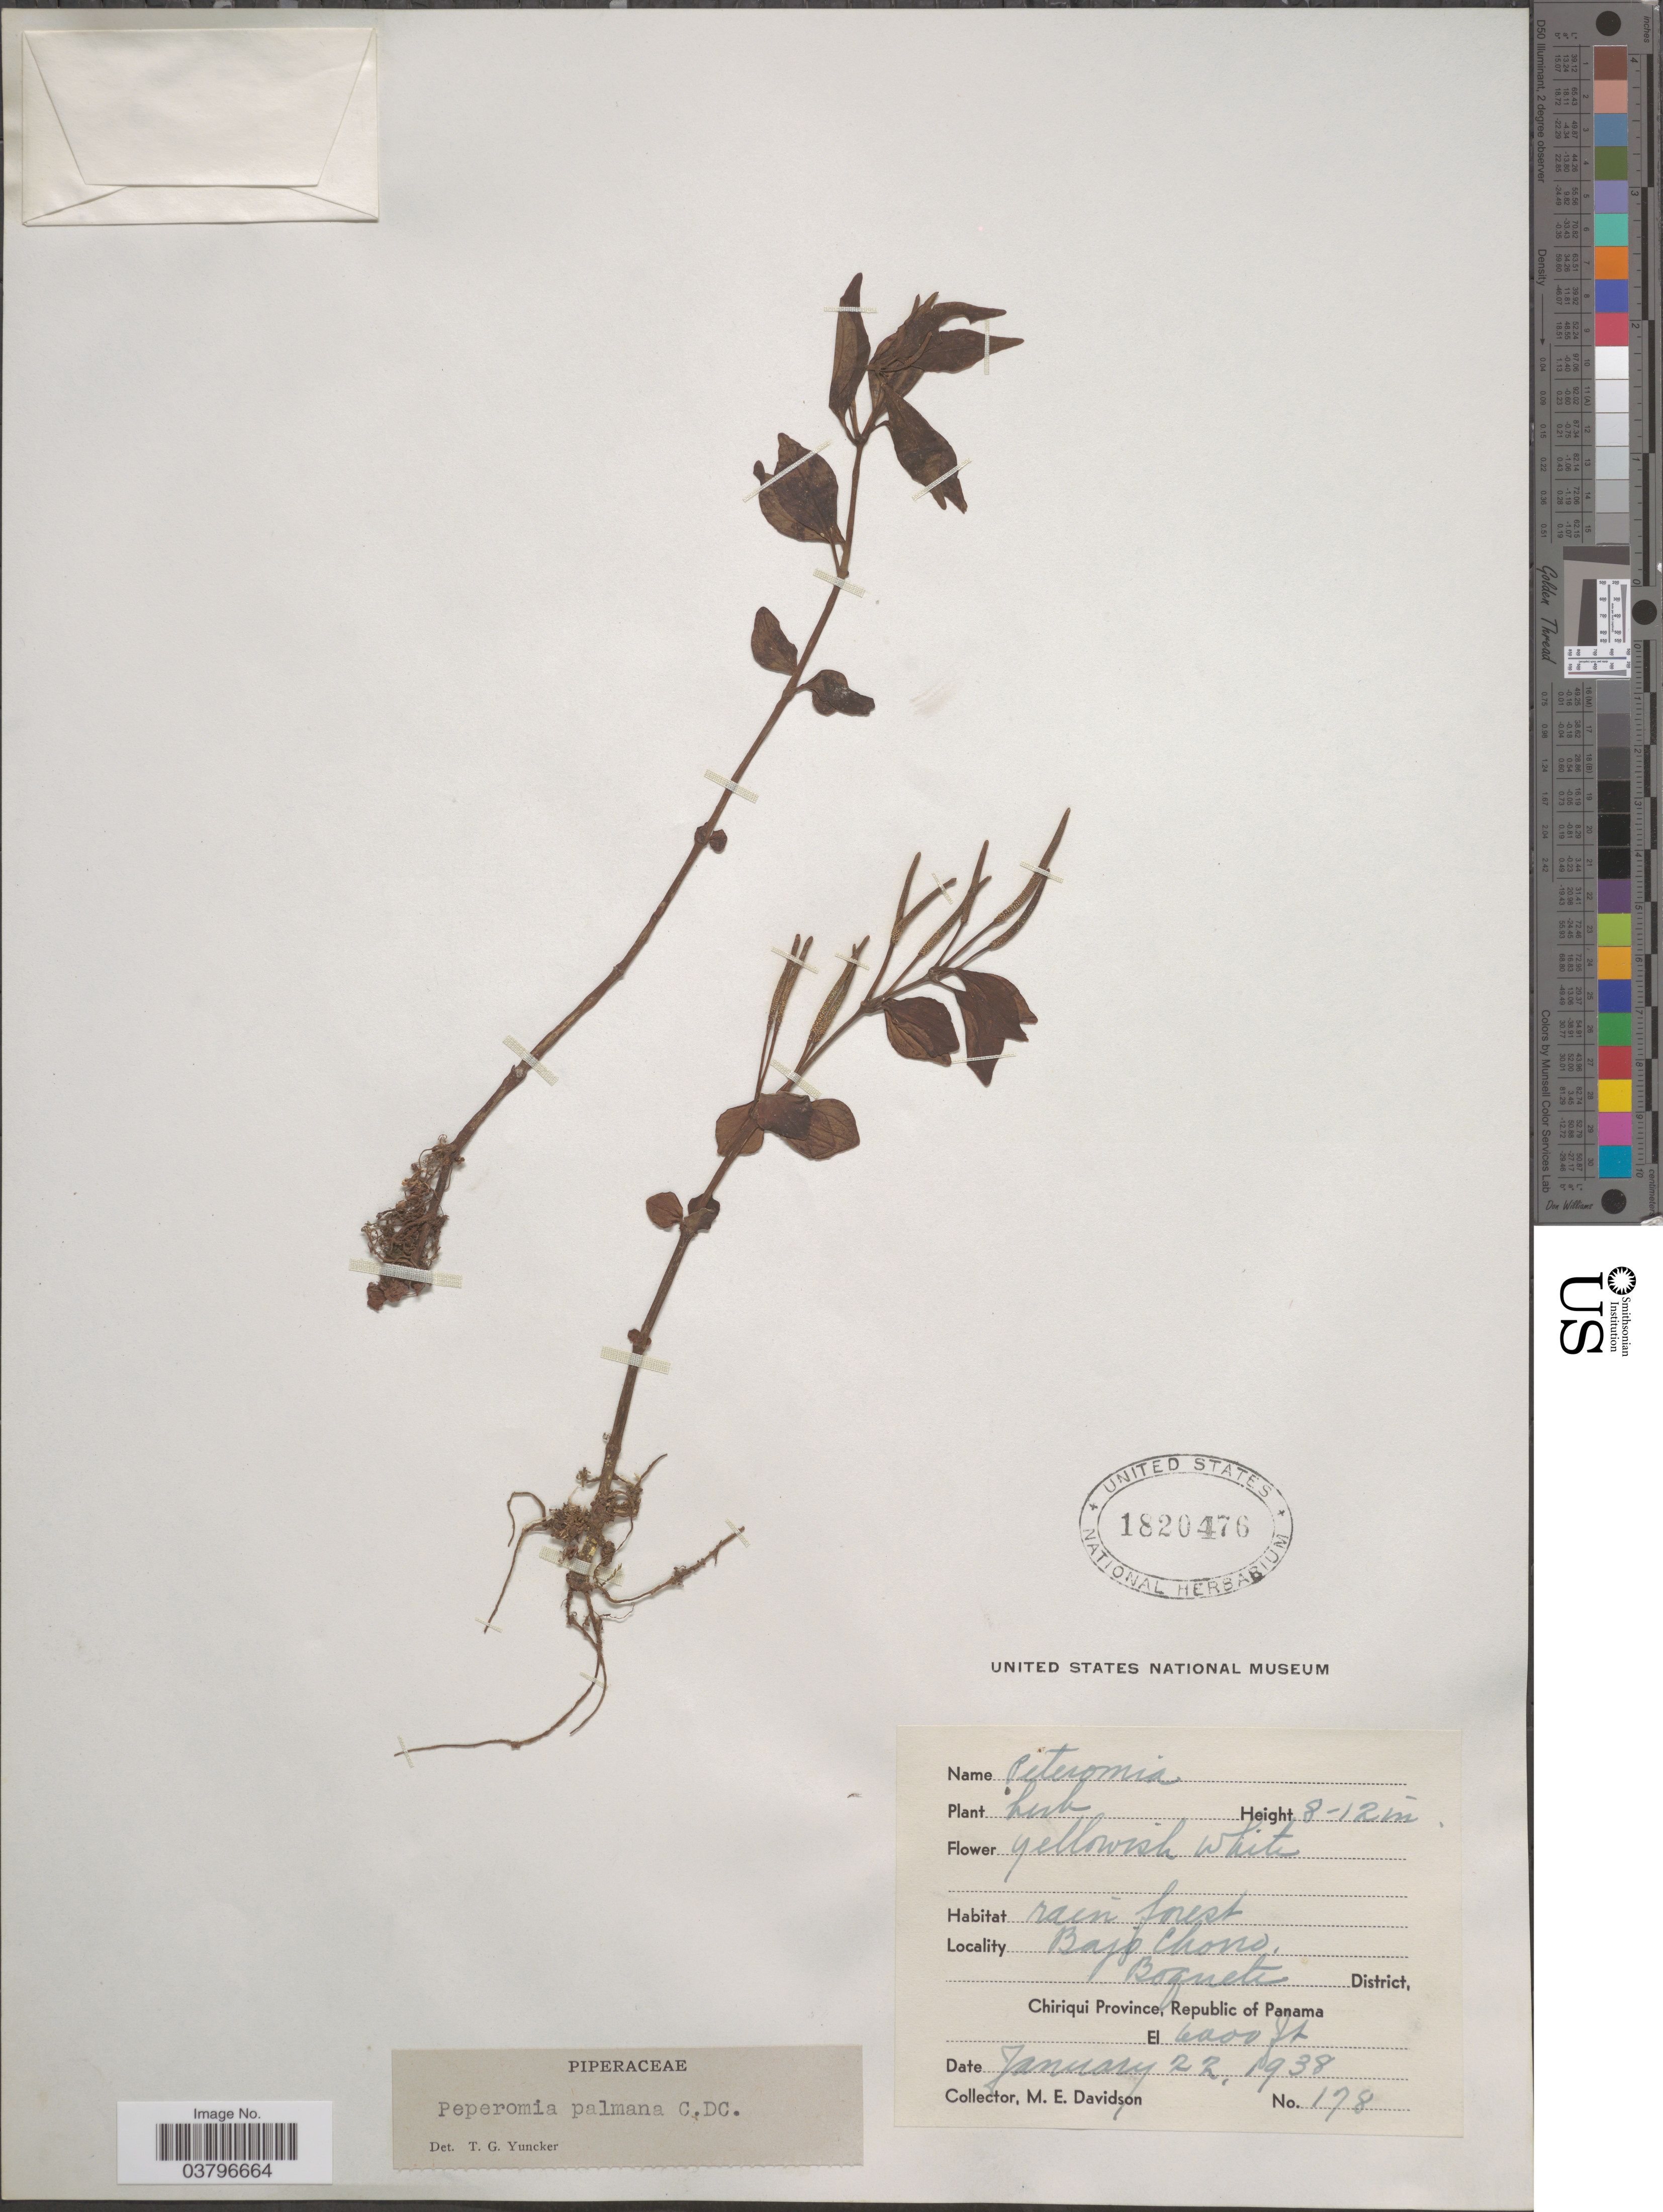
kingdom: Plantae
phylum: Tracheophyta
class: Magnoliopsida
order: Piperales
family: Piperaceae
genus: Peperomia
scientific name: Peperomia palmana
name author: C. DC.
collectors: M. E. Davidson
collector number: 178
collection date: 1938-01-22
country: Panama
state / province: Chiriqui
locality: Bajo Chono, Boquete District.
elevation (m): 1829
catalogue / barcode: US 1820476